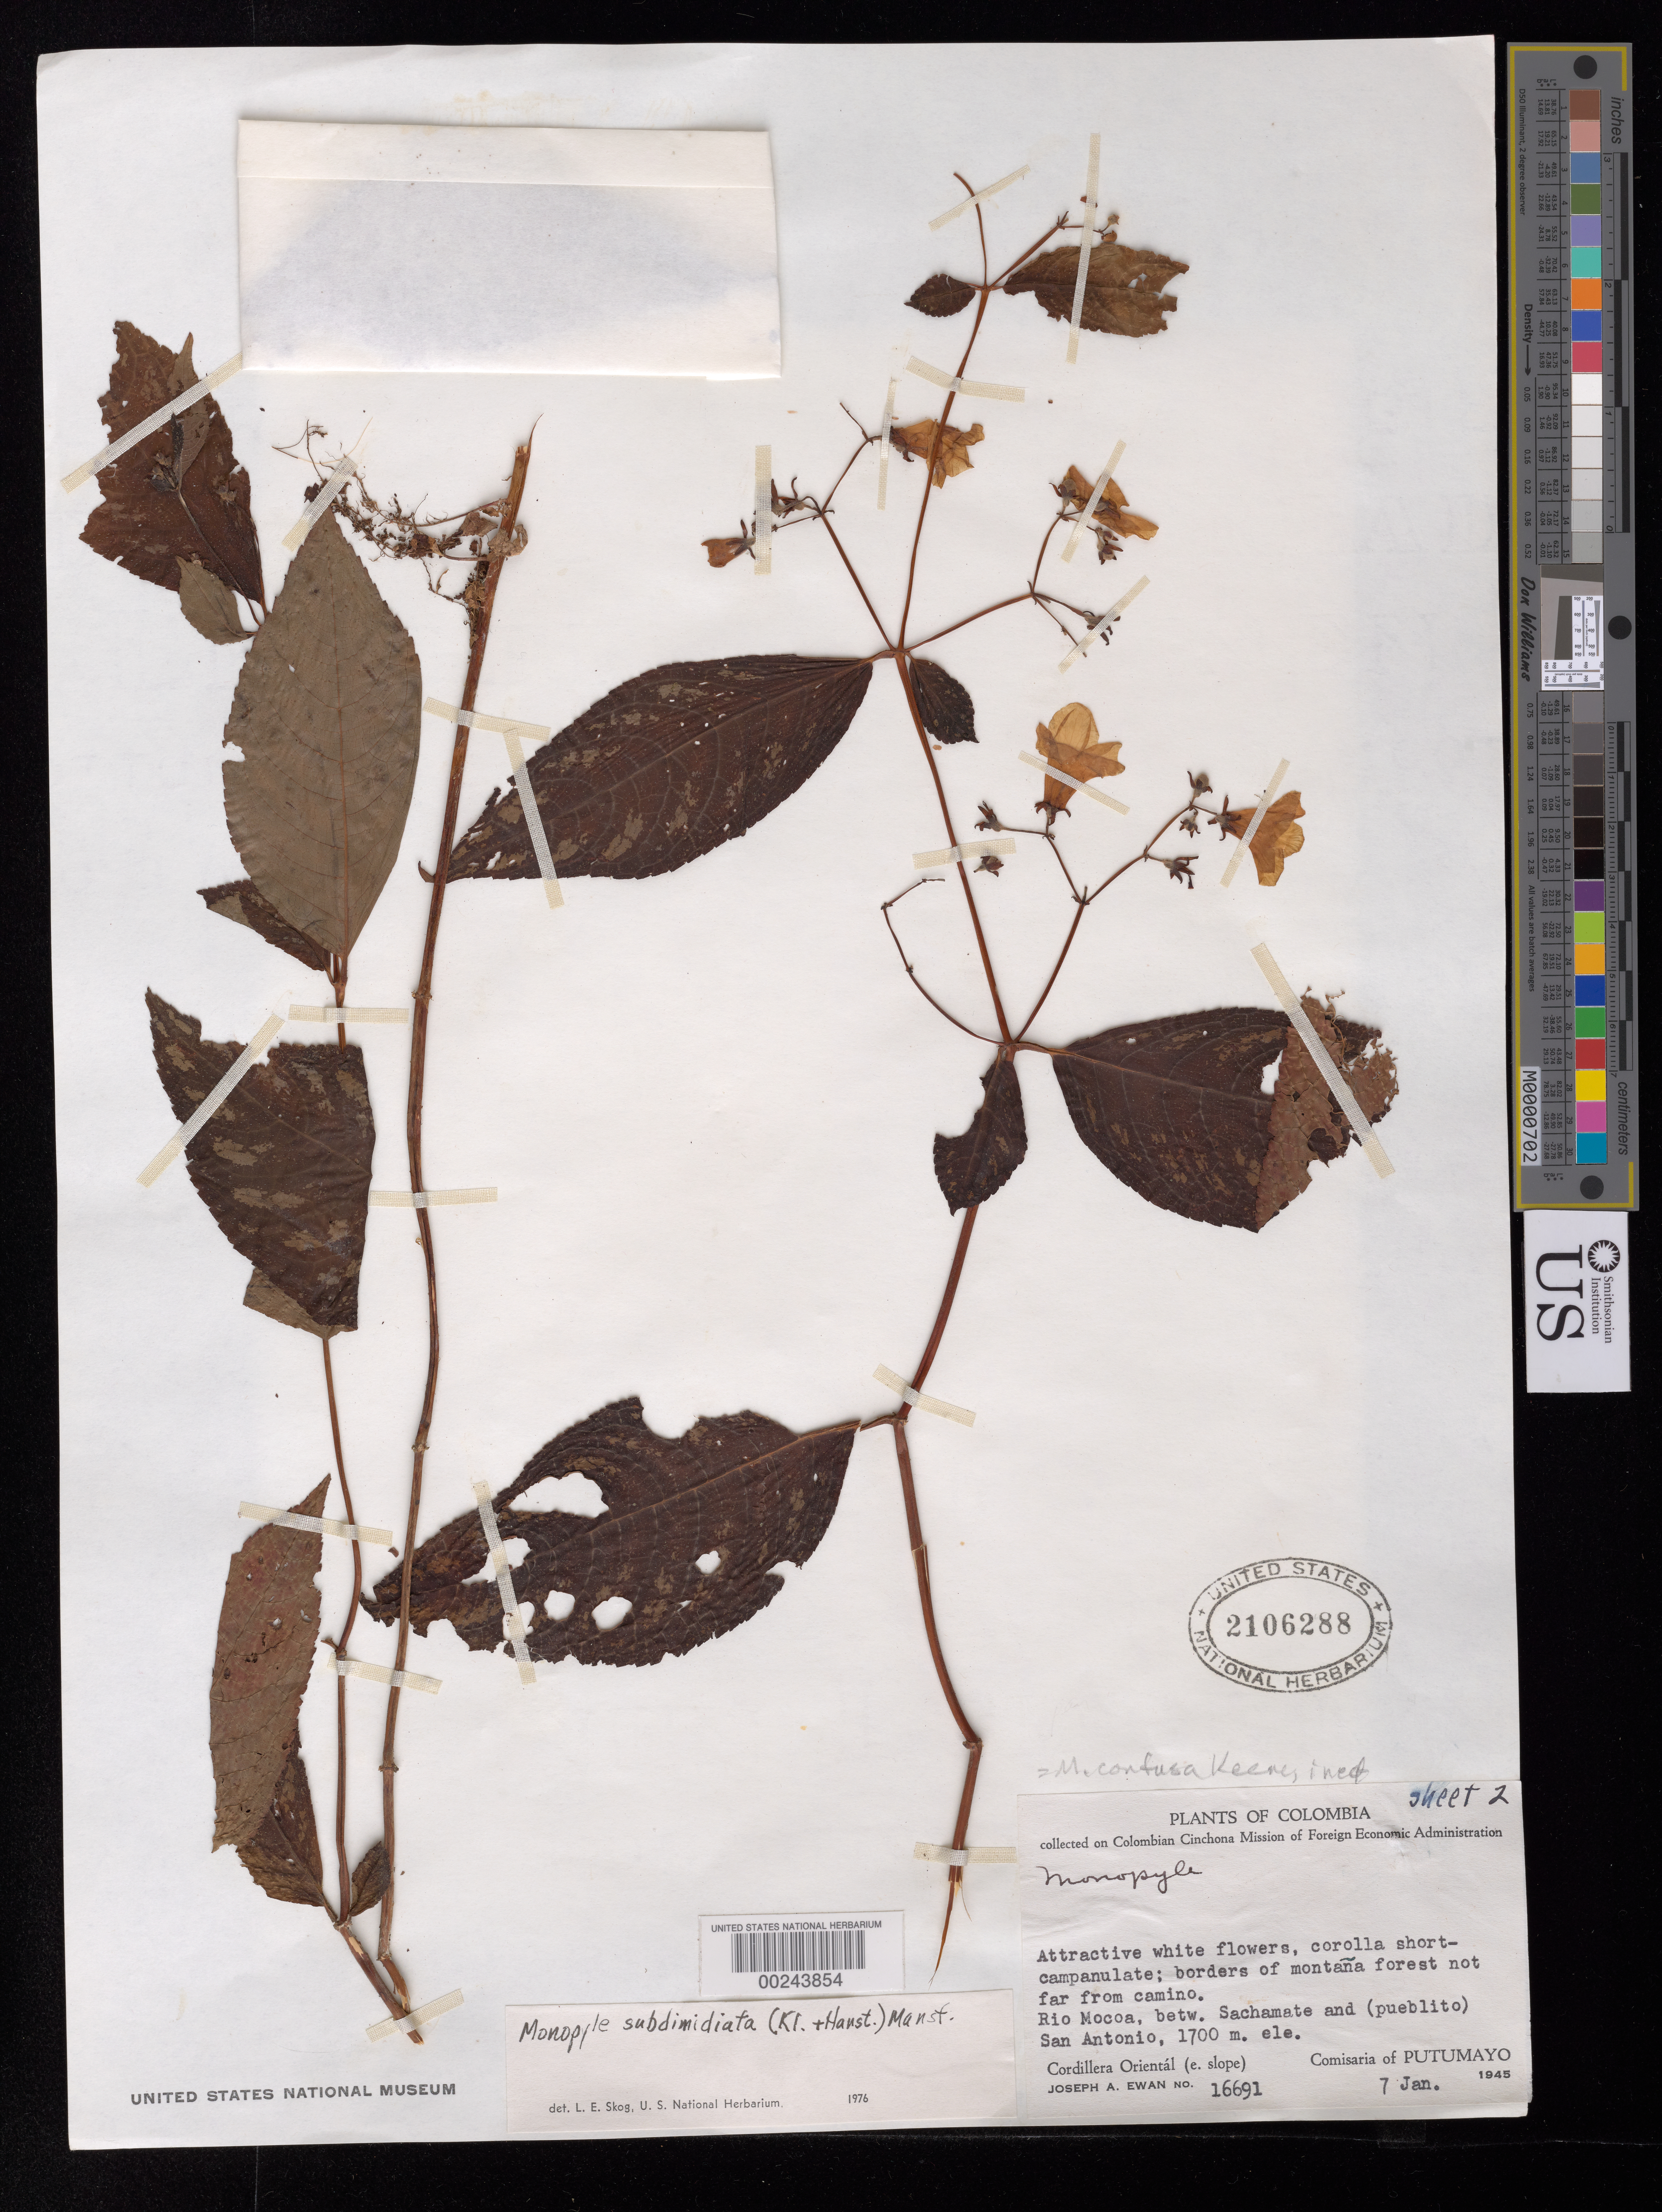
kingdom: Plantae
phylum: Tracheophyta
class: Magnoliopsida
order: Lamiales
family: Gesneriaceae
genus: Monopyle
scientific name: Monopyle subdimidiata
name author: (Klotzsch & Hanst.) Mansf.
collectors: J. A. Ewan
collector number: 16691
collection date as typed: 07 Jan 1945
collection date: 1945-01-07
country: Colombia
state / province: Putumayo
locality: Rio Mocoa, betw Sachamate and (Pueblito) San Antonio, Cordillera Oriental (E slope)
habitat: Borders of montana forest not far from camino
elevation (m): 1700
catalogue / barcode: US 2106288